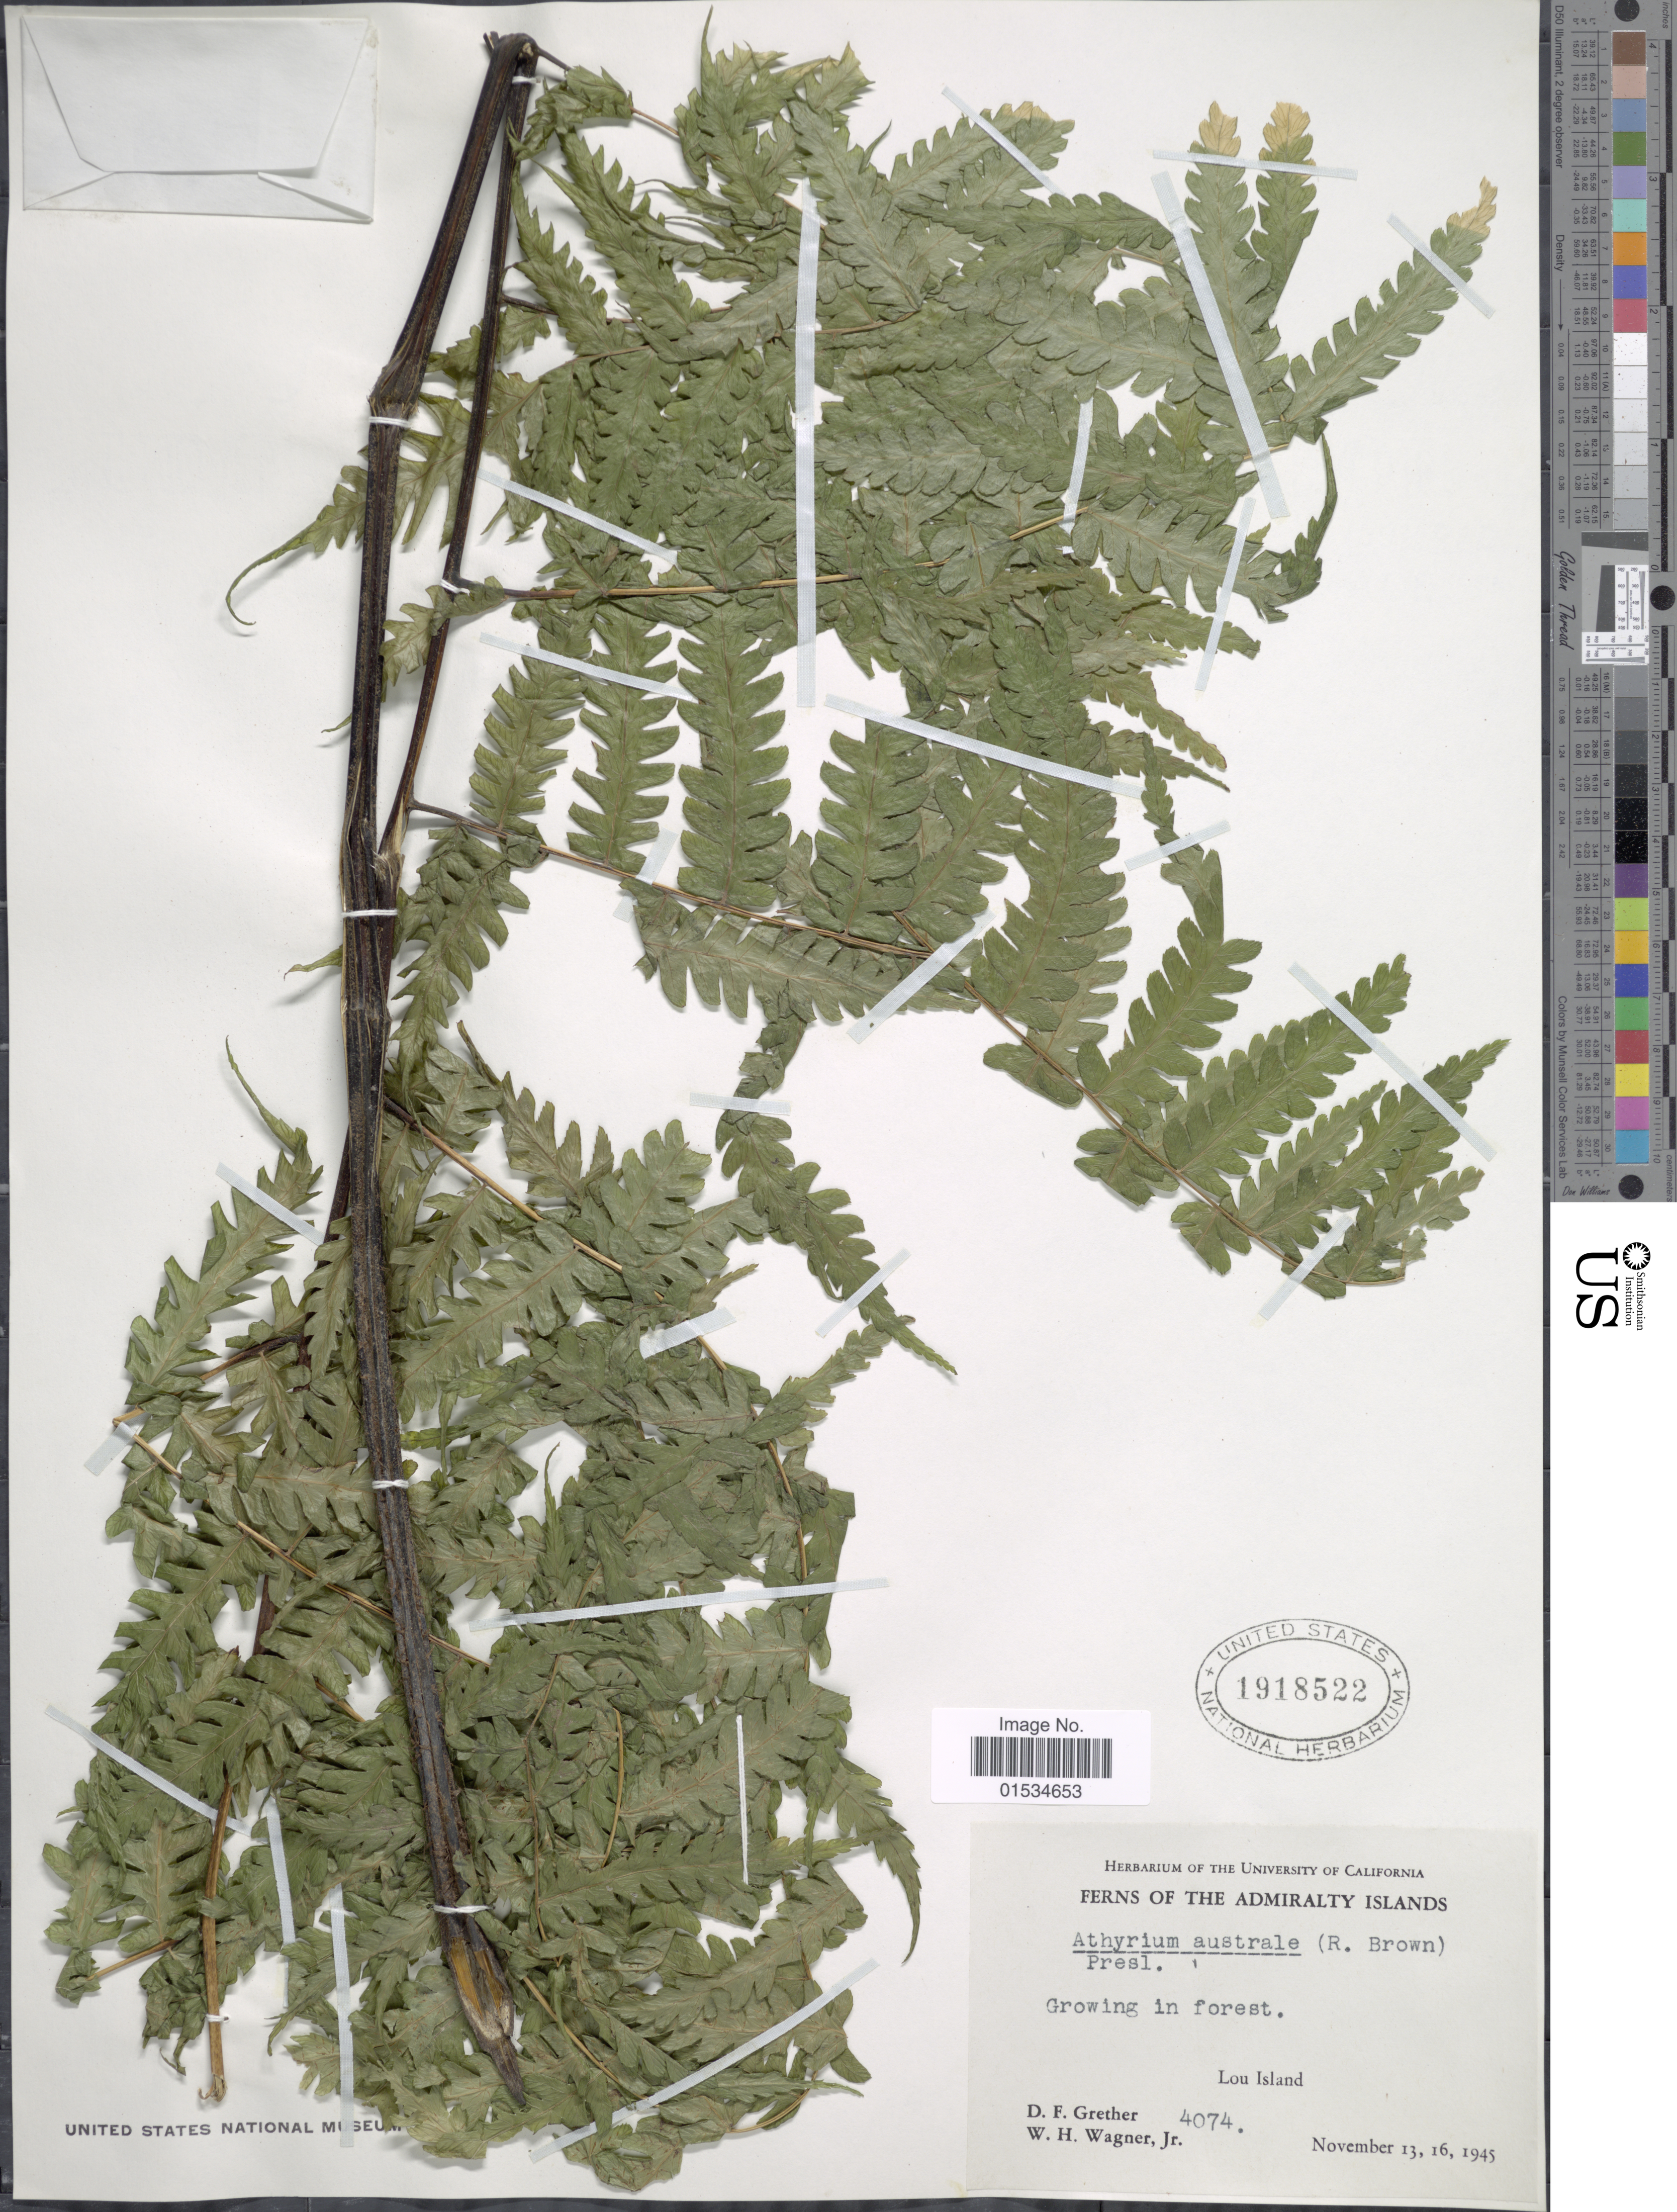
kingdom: Plantae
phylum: Tracheophyta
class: Polypodiopsida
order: Polypodiales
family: Athyriaceae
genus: Diplazium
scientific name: Diplazium australe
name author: (R. Br.) N.A. Wakef.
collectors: D. F. Grether & W. H. Wagner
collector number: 4071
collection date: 1945-11-13/1945-11-16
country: Papua New Guinea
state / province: Manus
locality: The Admirality Islands, Lou Island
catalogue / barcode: US 1918522